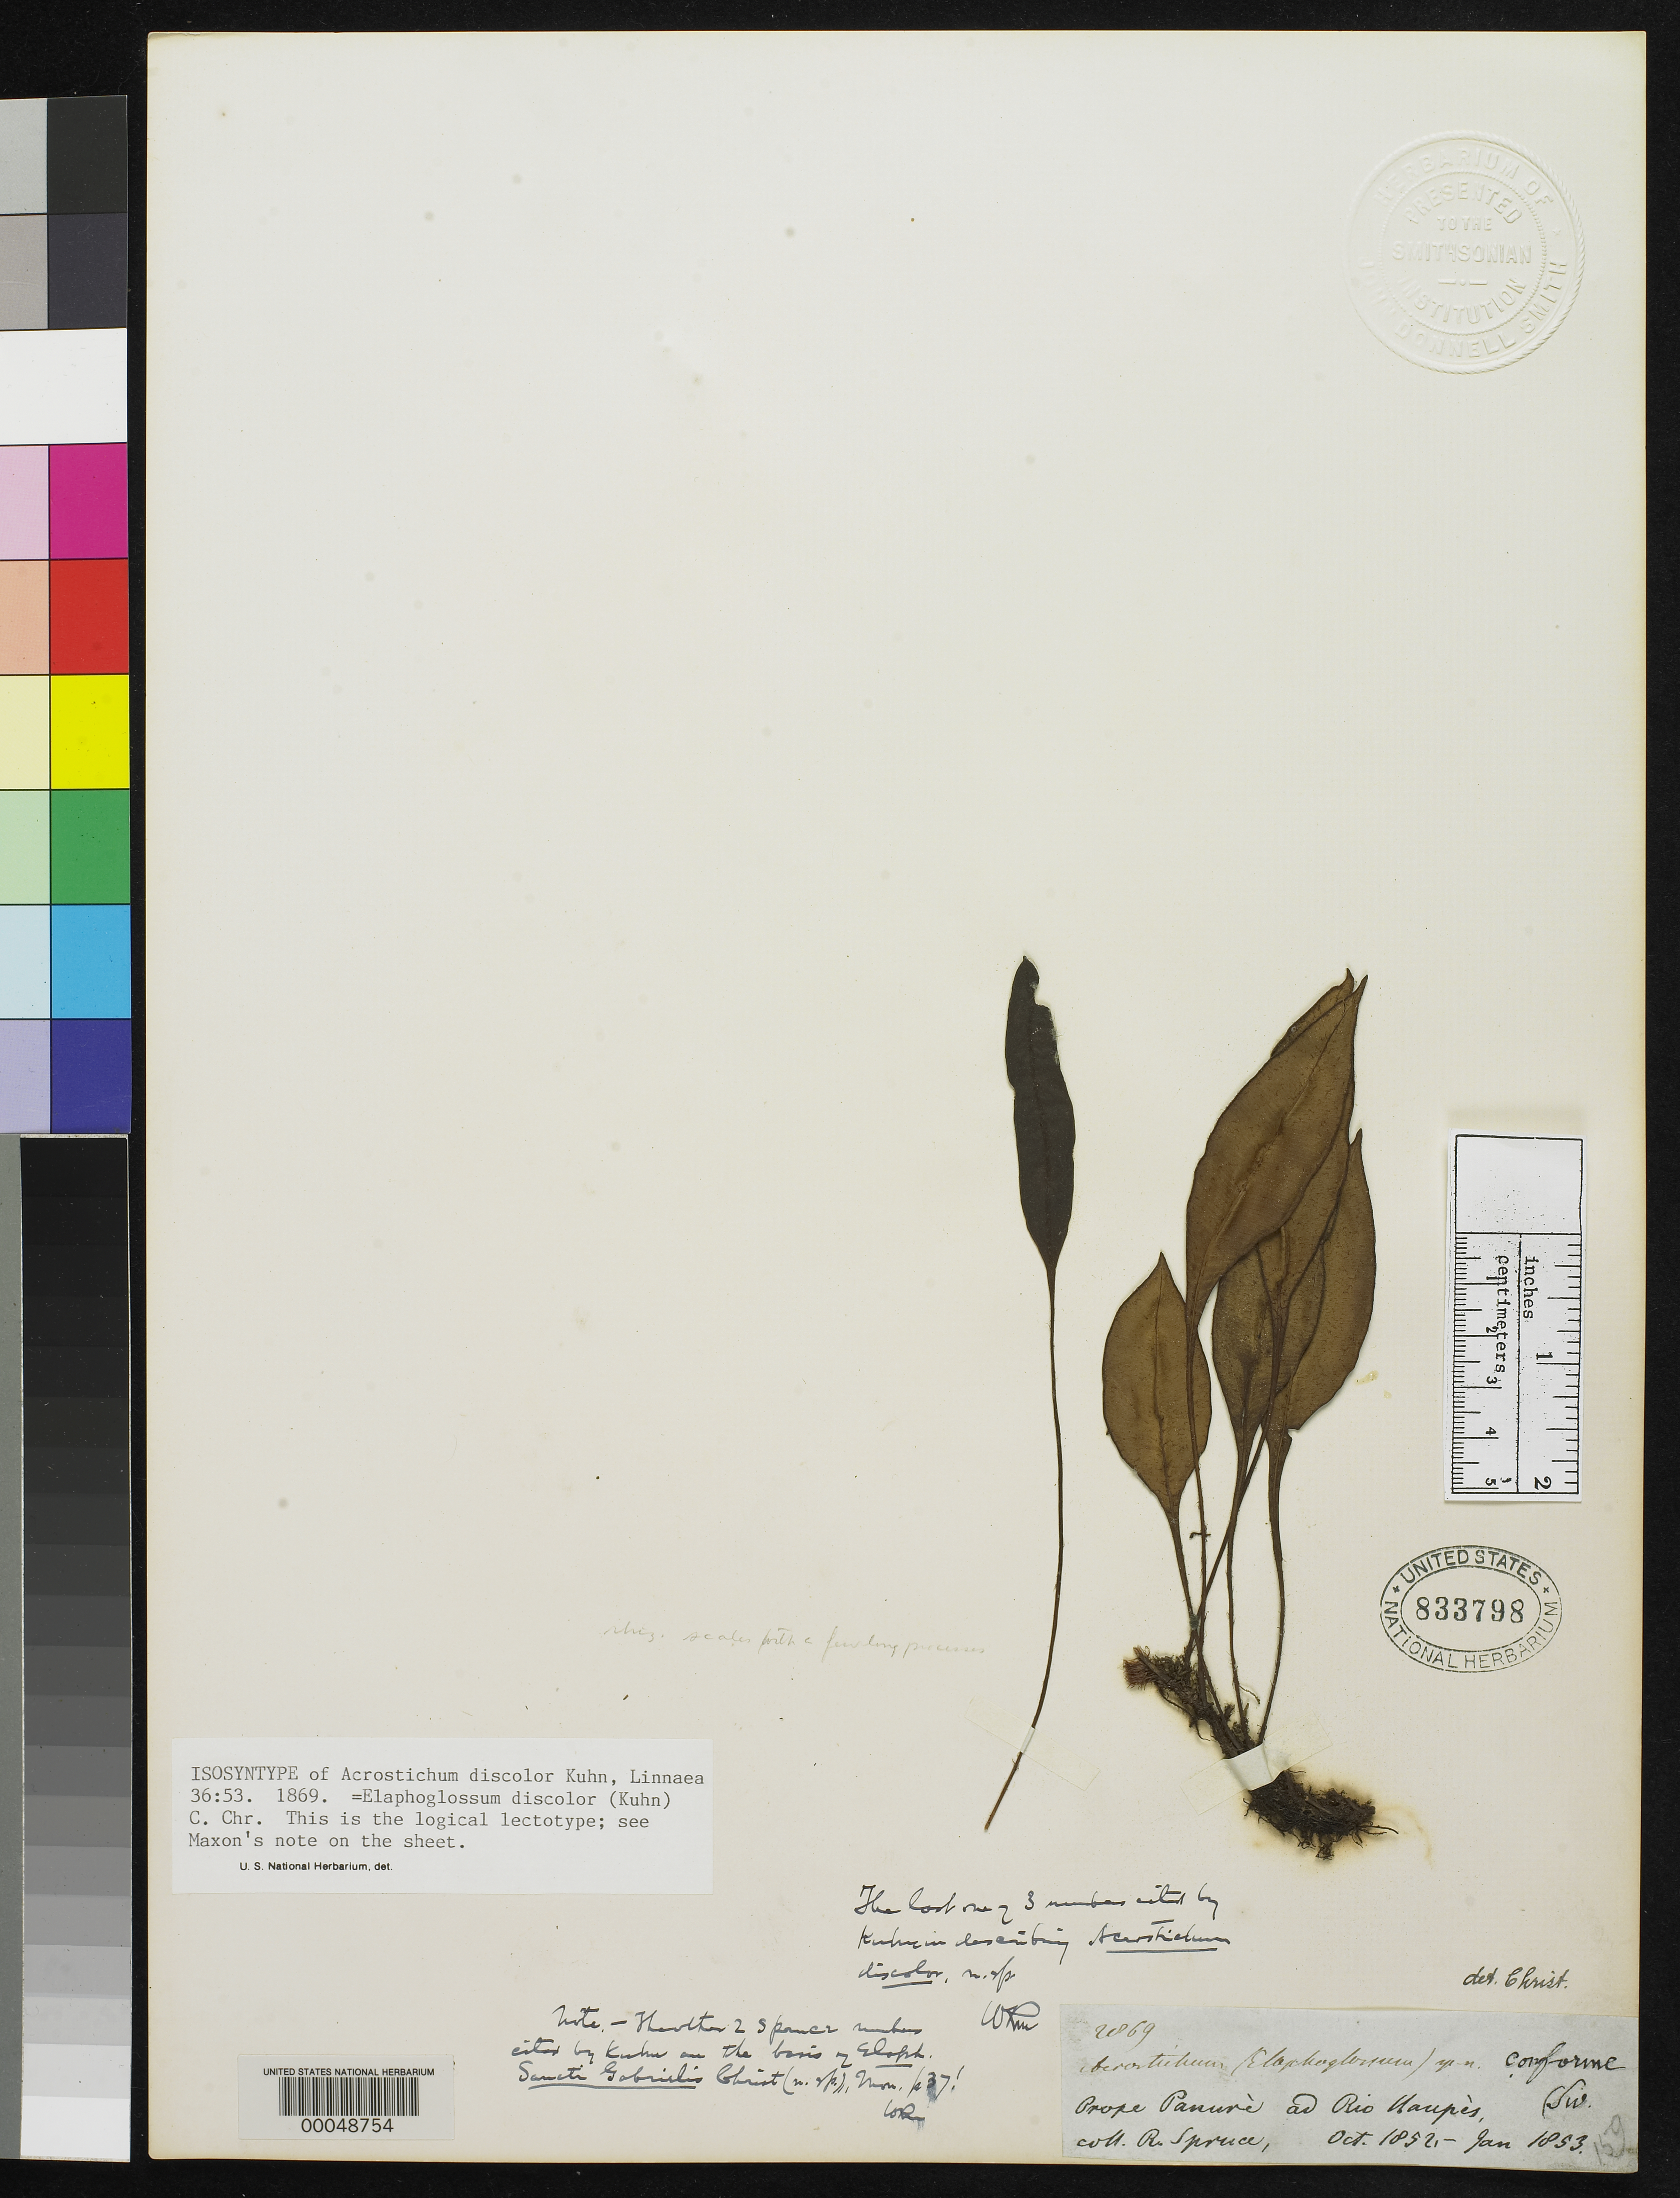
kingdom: Plantae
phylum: Tracheophyta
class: Polypodiopsida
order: Polypodiales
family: Pteridaceae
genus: Acrostichum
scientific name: Acrostichum discolor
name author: Kuhn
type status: Isosyntype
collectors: R. Spruce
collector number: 2869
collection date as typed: Oct 1892 to -- Jan 1893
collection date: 1892-10/1893-01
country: Brazil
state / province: Amazonas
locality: Near Panure on Rio Vaupes.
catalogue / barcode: US 833798